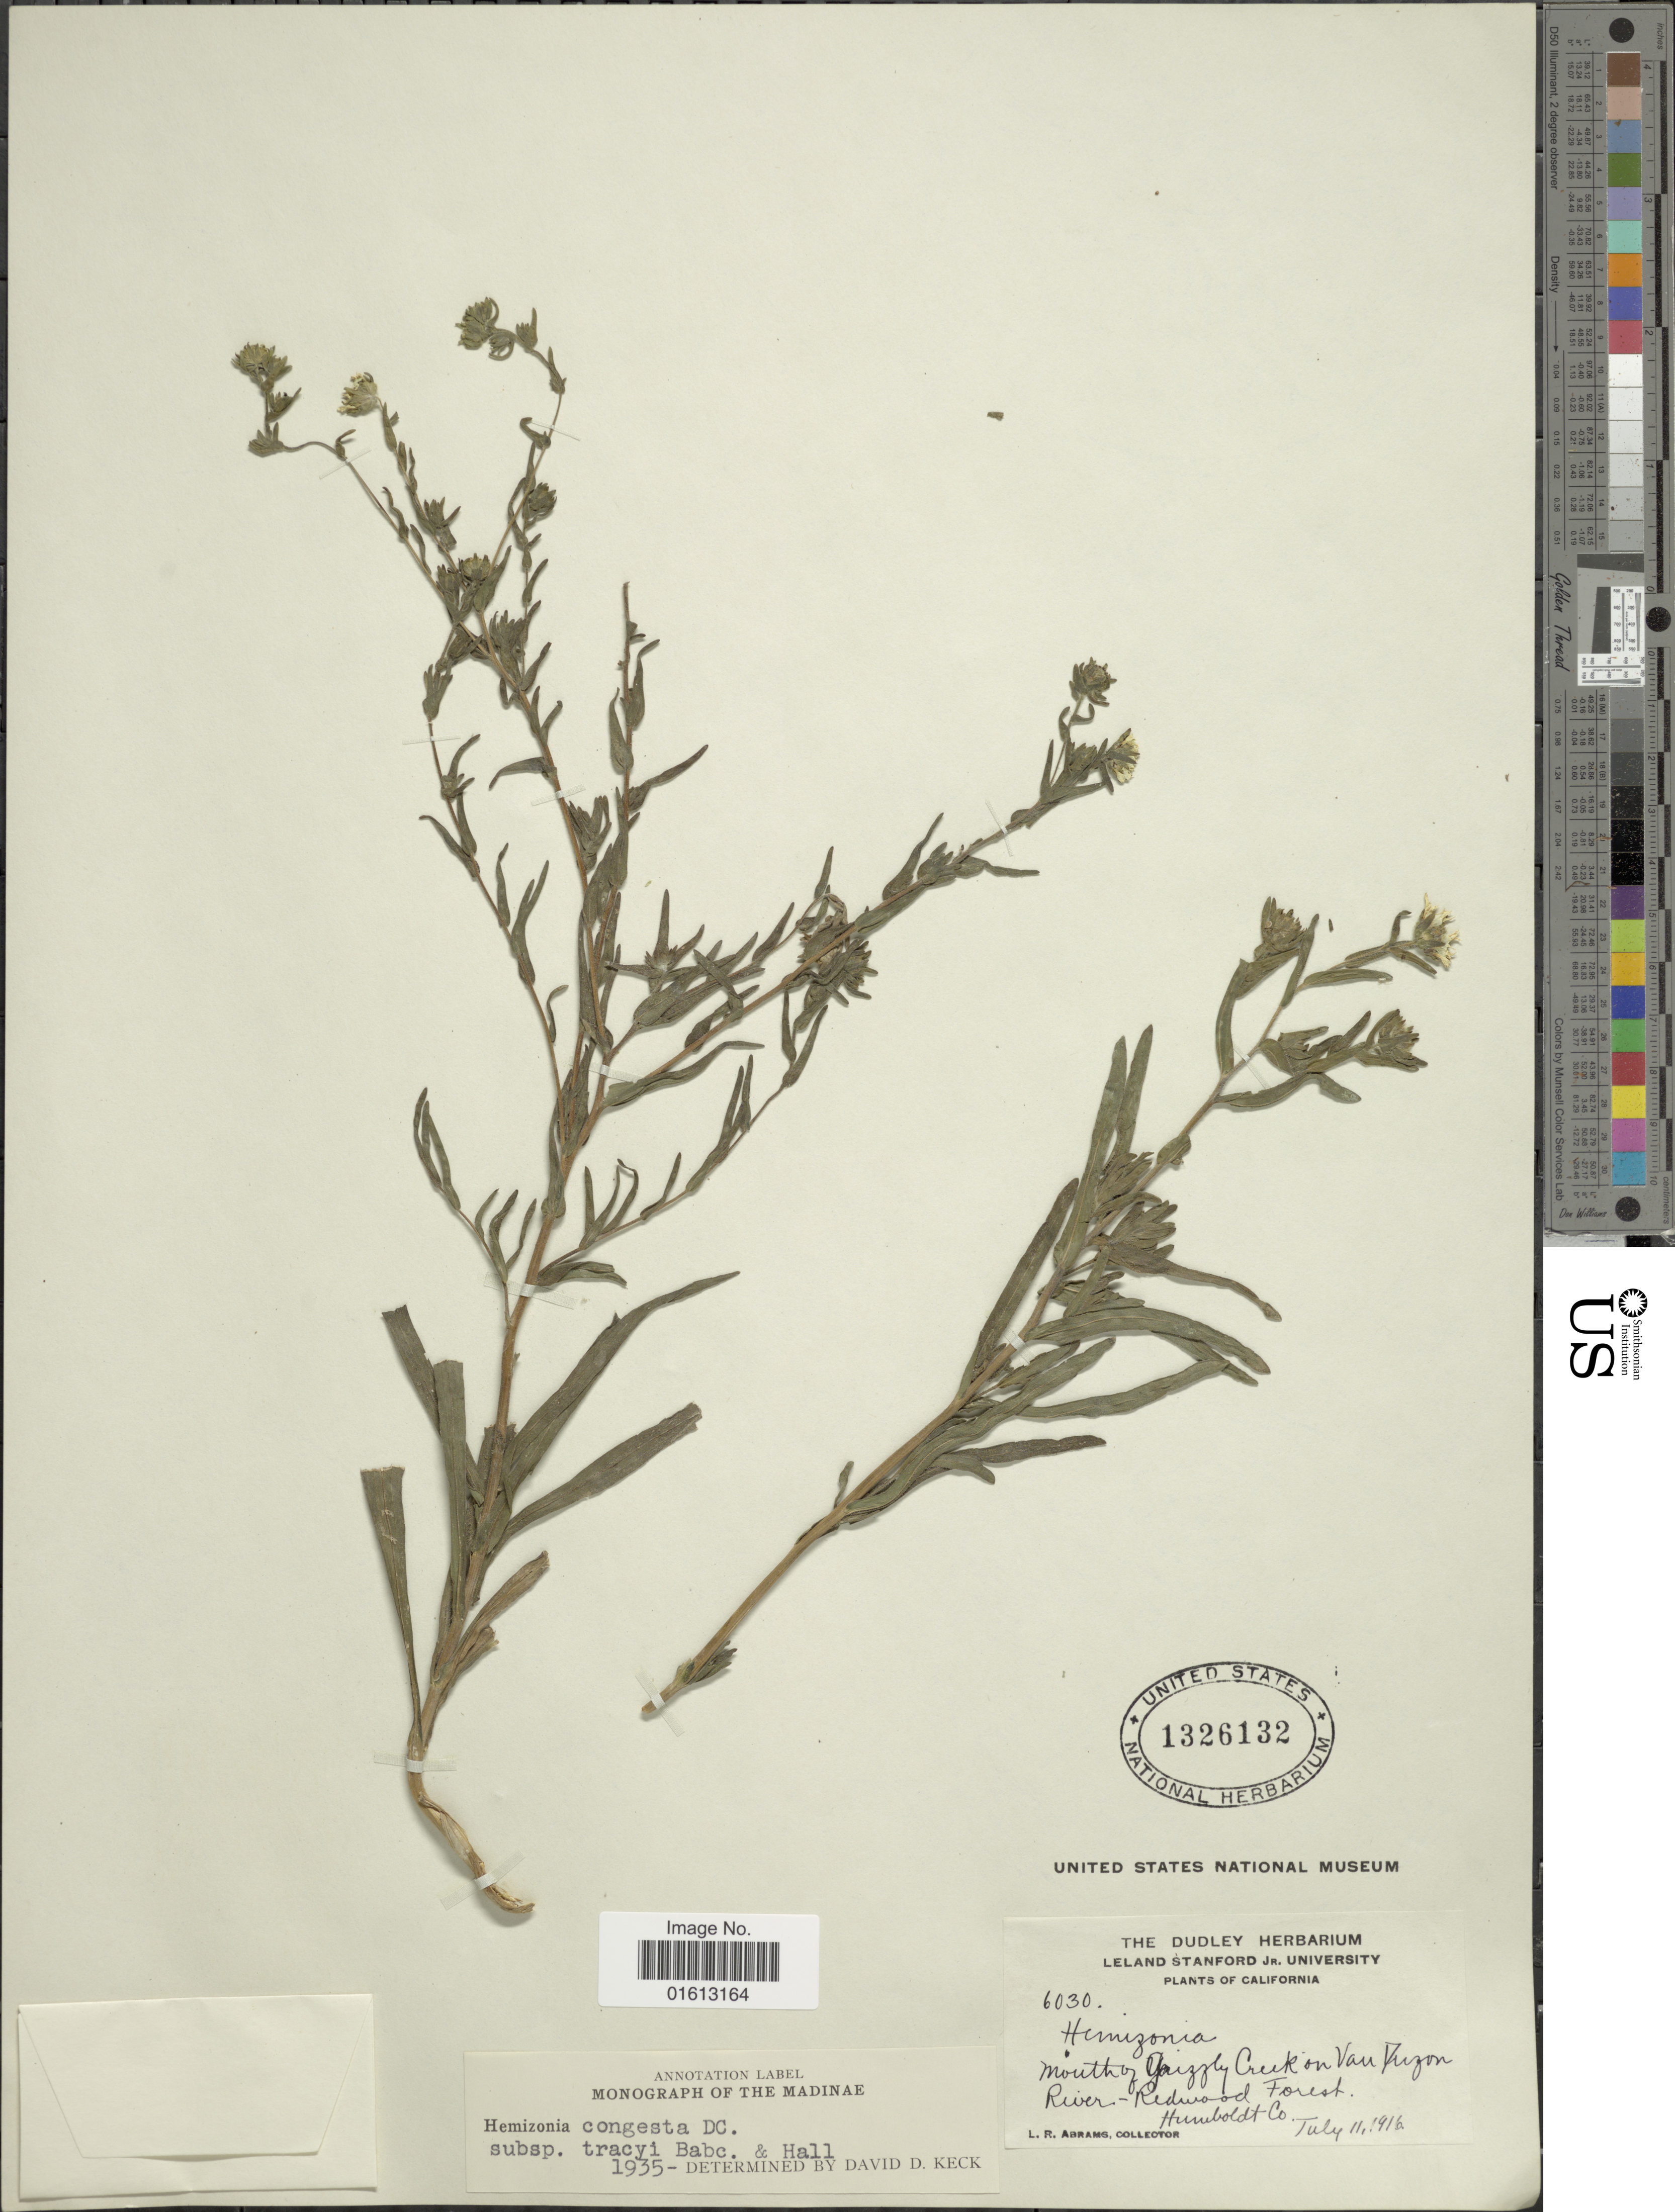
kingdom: Plantae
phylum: Tracheophyta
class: Magnoliopsida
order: Asterales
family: Asteraceae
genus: Hemizonia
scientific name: Hemizonia congesta subsp. tracyi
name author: Babc. & H.M. Hall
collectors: L. Abrams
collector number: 6030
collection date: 1916-07-11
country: United States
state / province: California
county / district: Humboldt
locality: Mouth of Grizzly Creek on Van Duzon, River- Redwood Forest, Humboldt Co.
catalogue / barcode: US 1326132